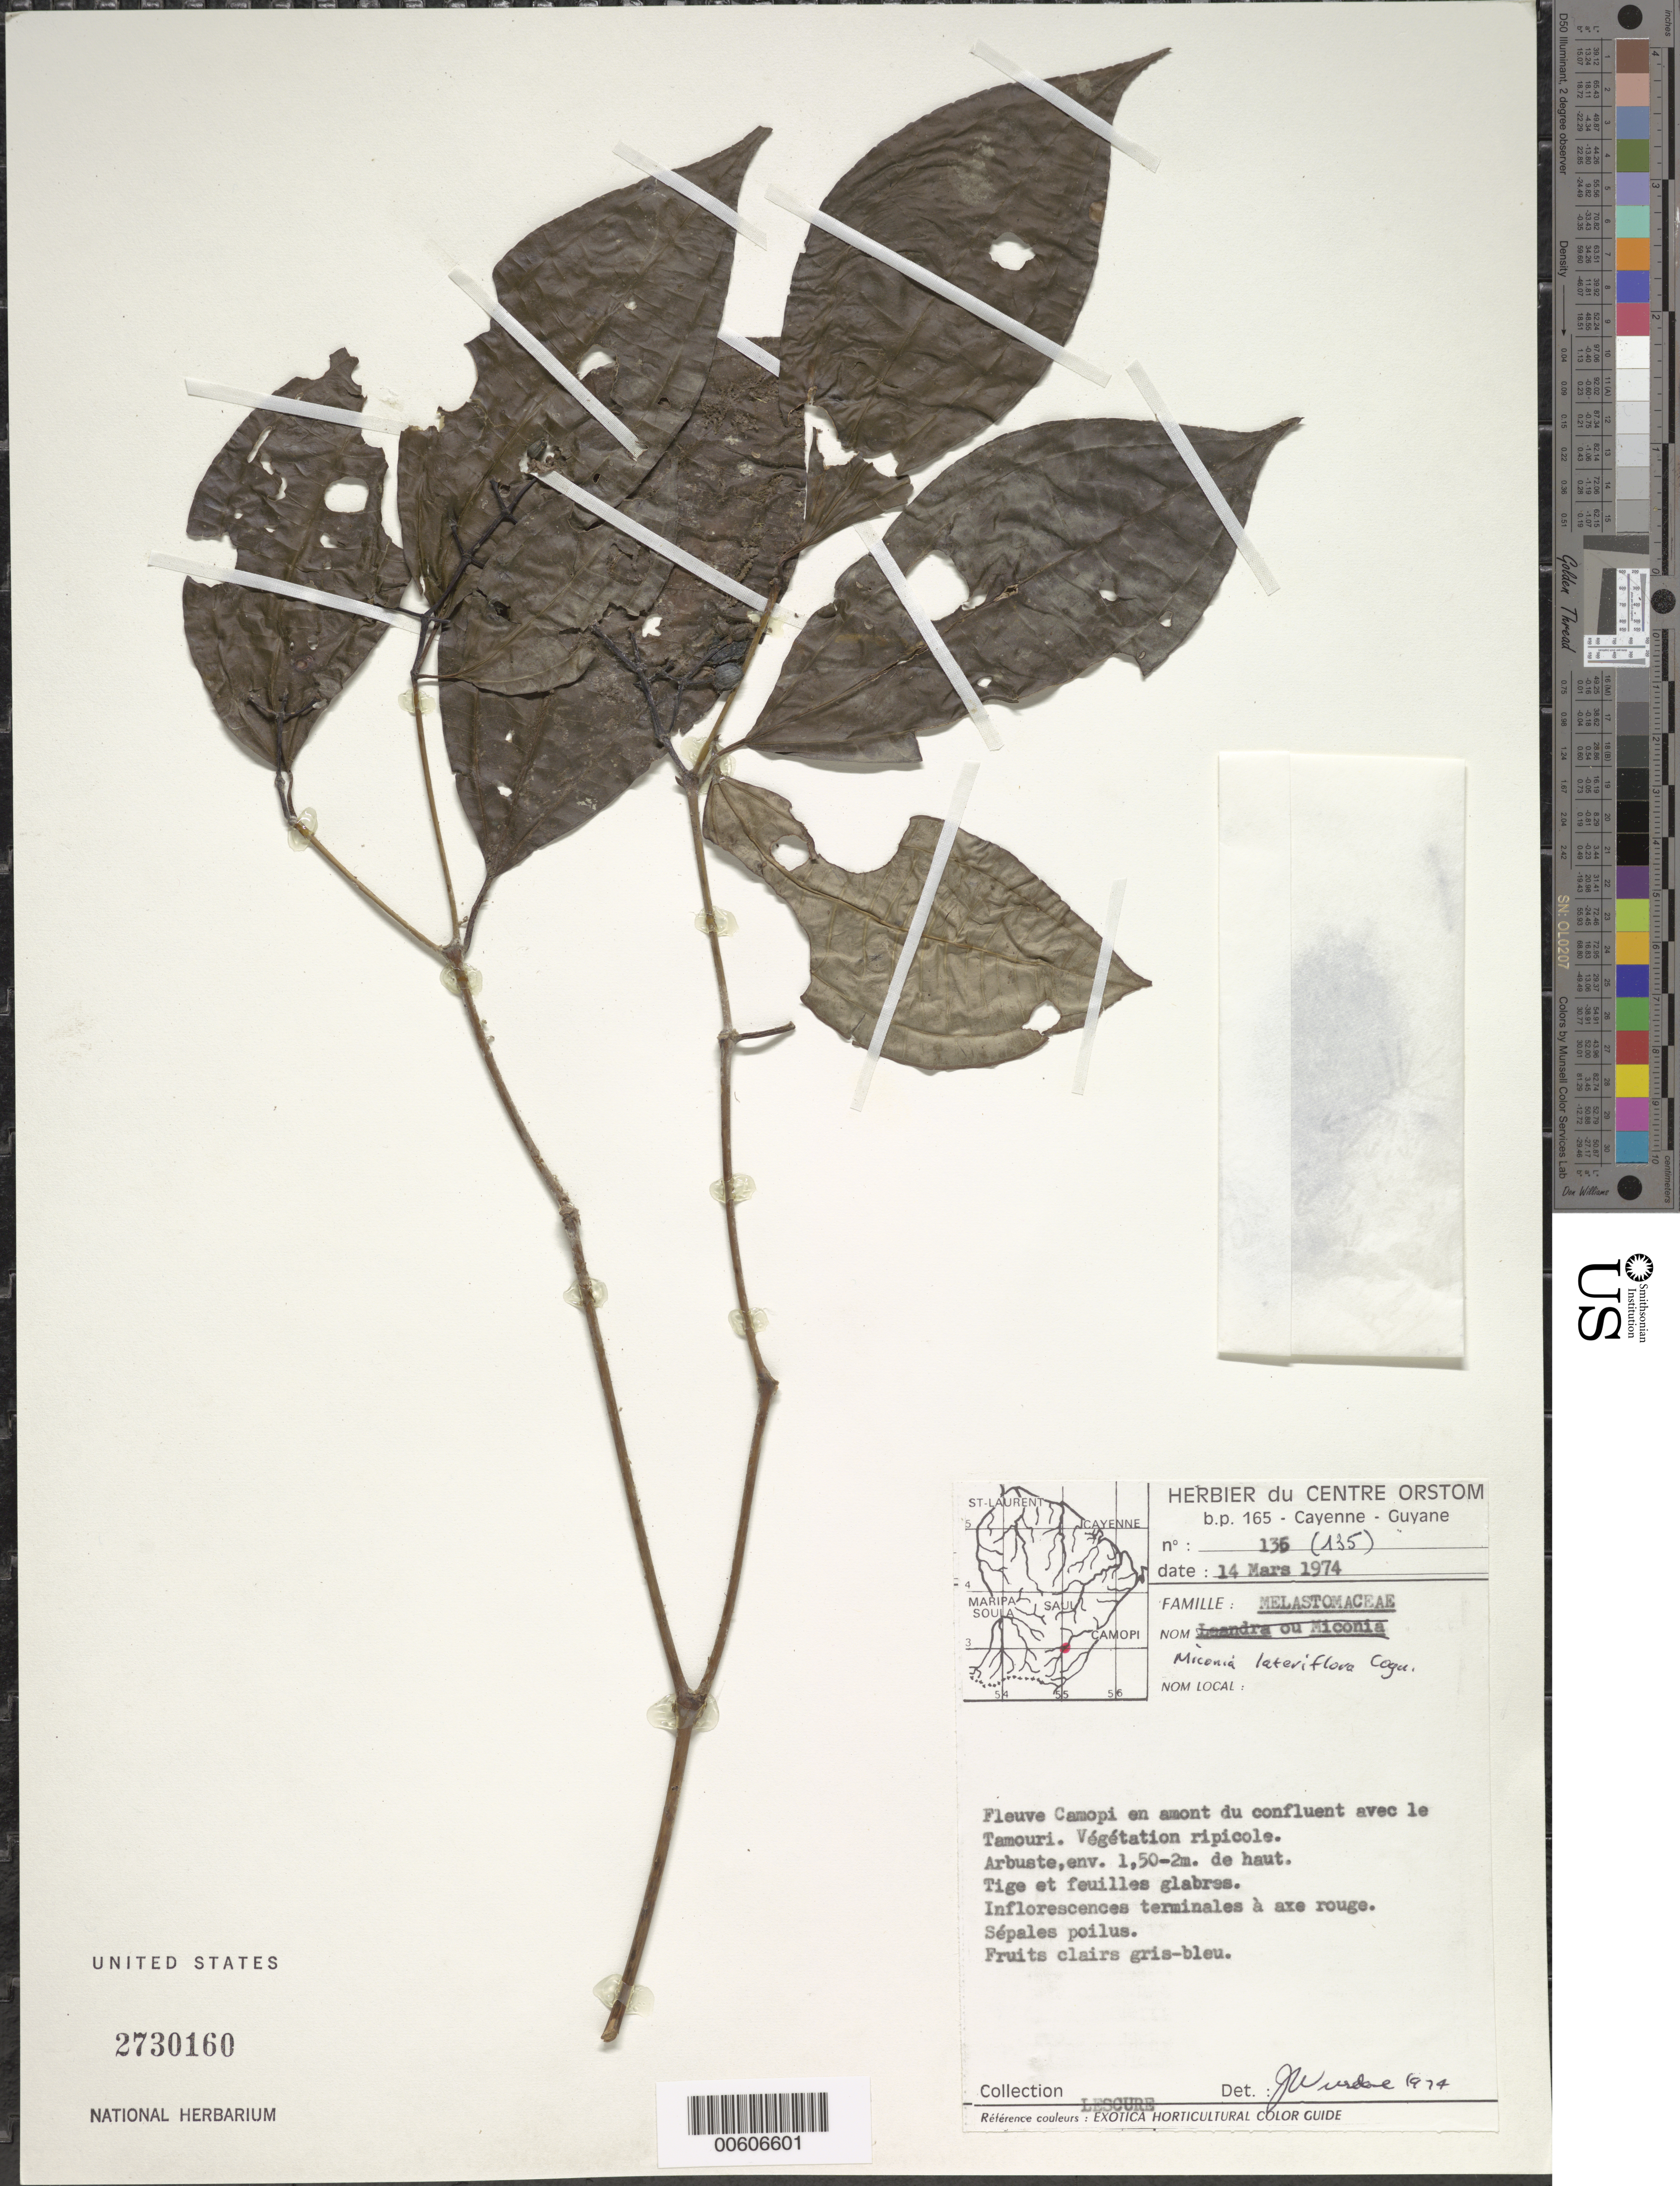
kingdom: Plantae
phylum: Tracheophyta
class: Magnoliopsida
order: Myrtales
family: Melastomataceae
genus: Miconia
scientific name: Miconia lateriflora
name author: Cogn.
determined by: Wurdack, John J., (US), US (UNITED STATES)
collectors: J.-P. Lescure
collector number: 135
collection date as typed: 14-Mar-74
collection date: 1974-03-14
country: French Guiana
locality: Camopi R., near confl. with Tamouri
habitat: Vegetation ripicole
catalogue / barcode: US 2730160